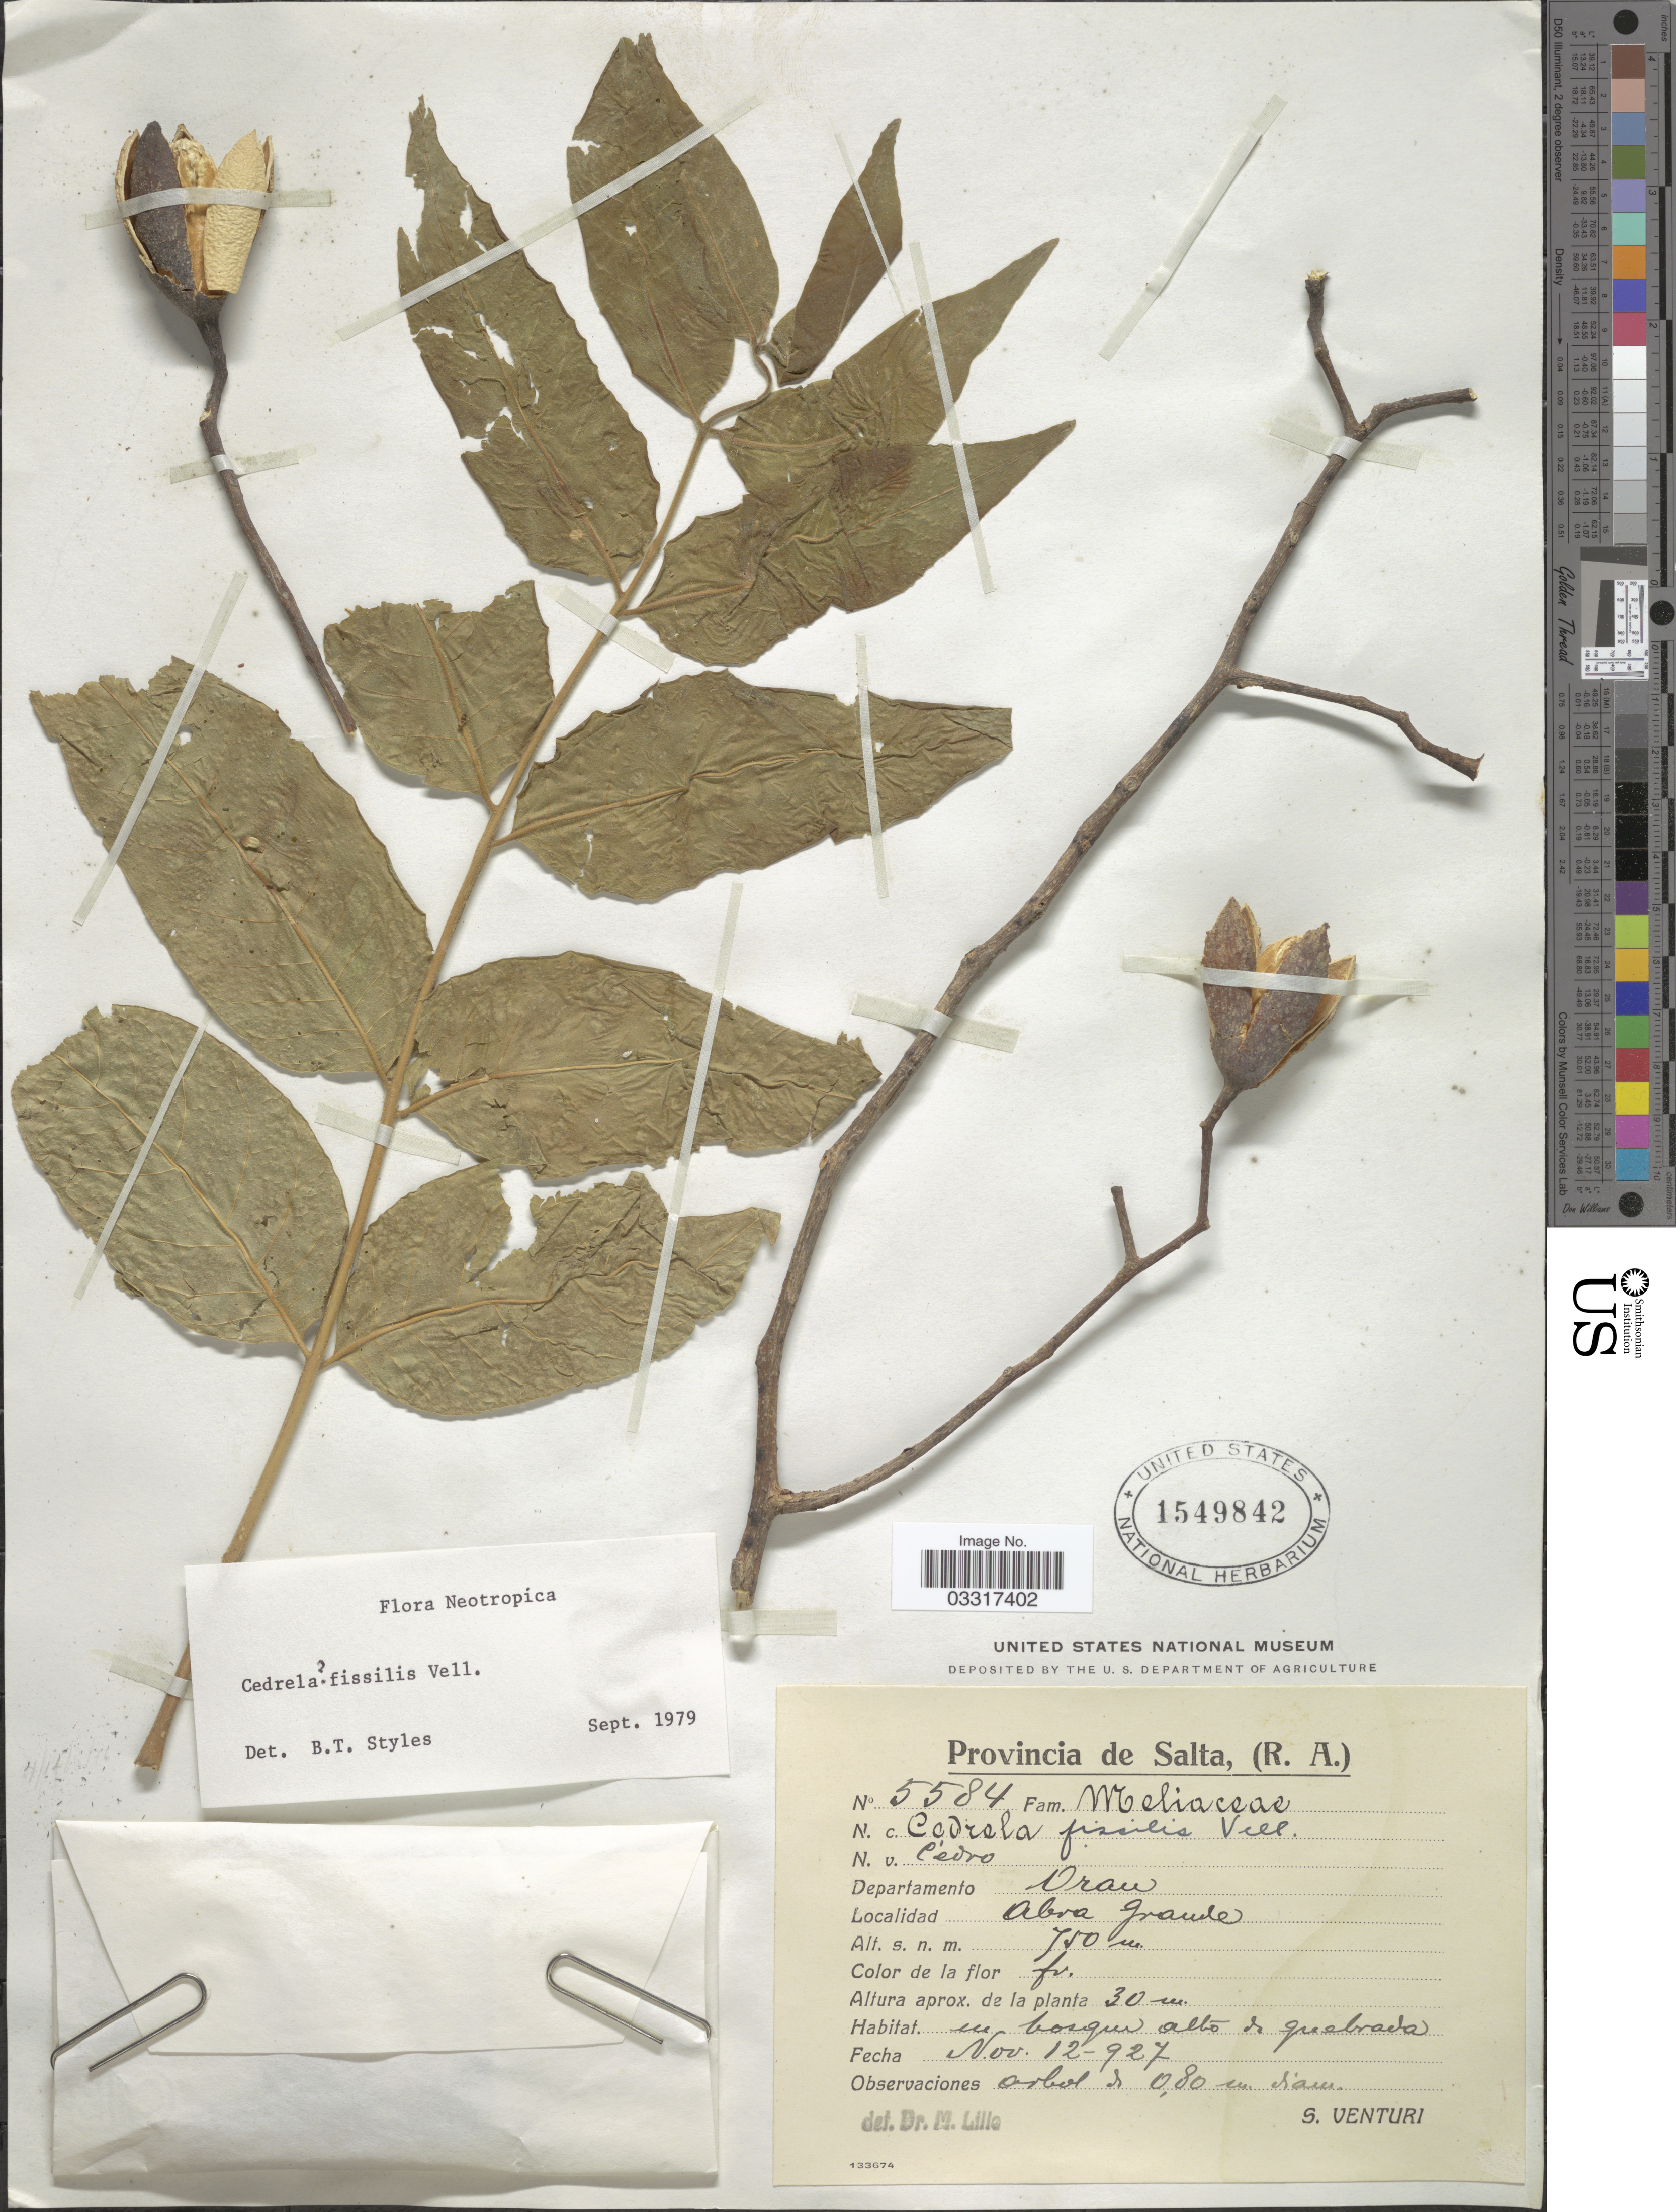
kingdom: Plantae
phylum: Tracheophyta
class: Magnoliopsida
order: Sapindales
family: Meliaceae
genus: Cedrela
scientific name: Cedrela fissilis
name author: Vell.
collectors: S. Venturi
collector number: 5584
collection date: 1927-11-12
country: Argentina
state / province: Salta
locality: Departamento Oran. Abra grande.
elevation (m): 750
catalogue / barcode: US 1549842